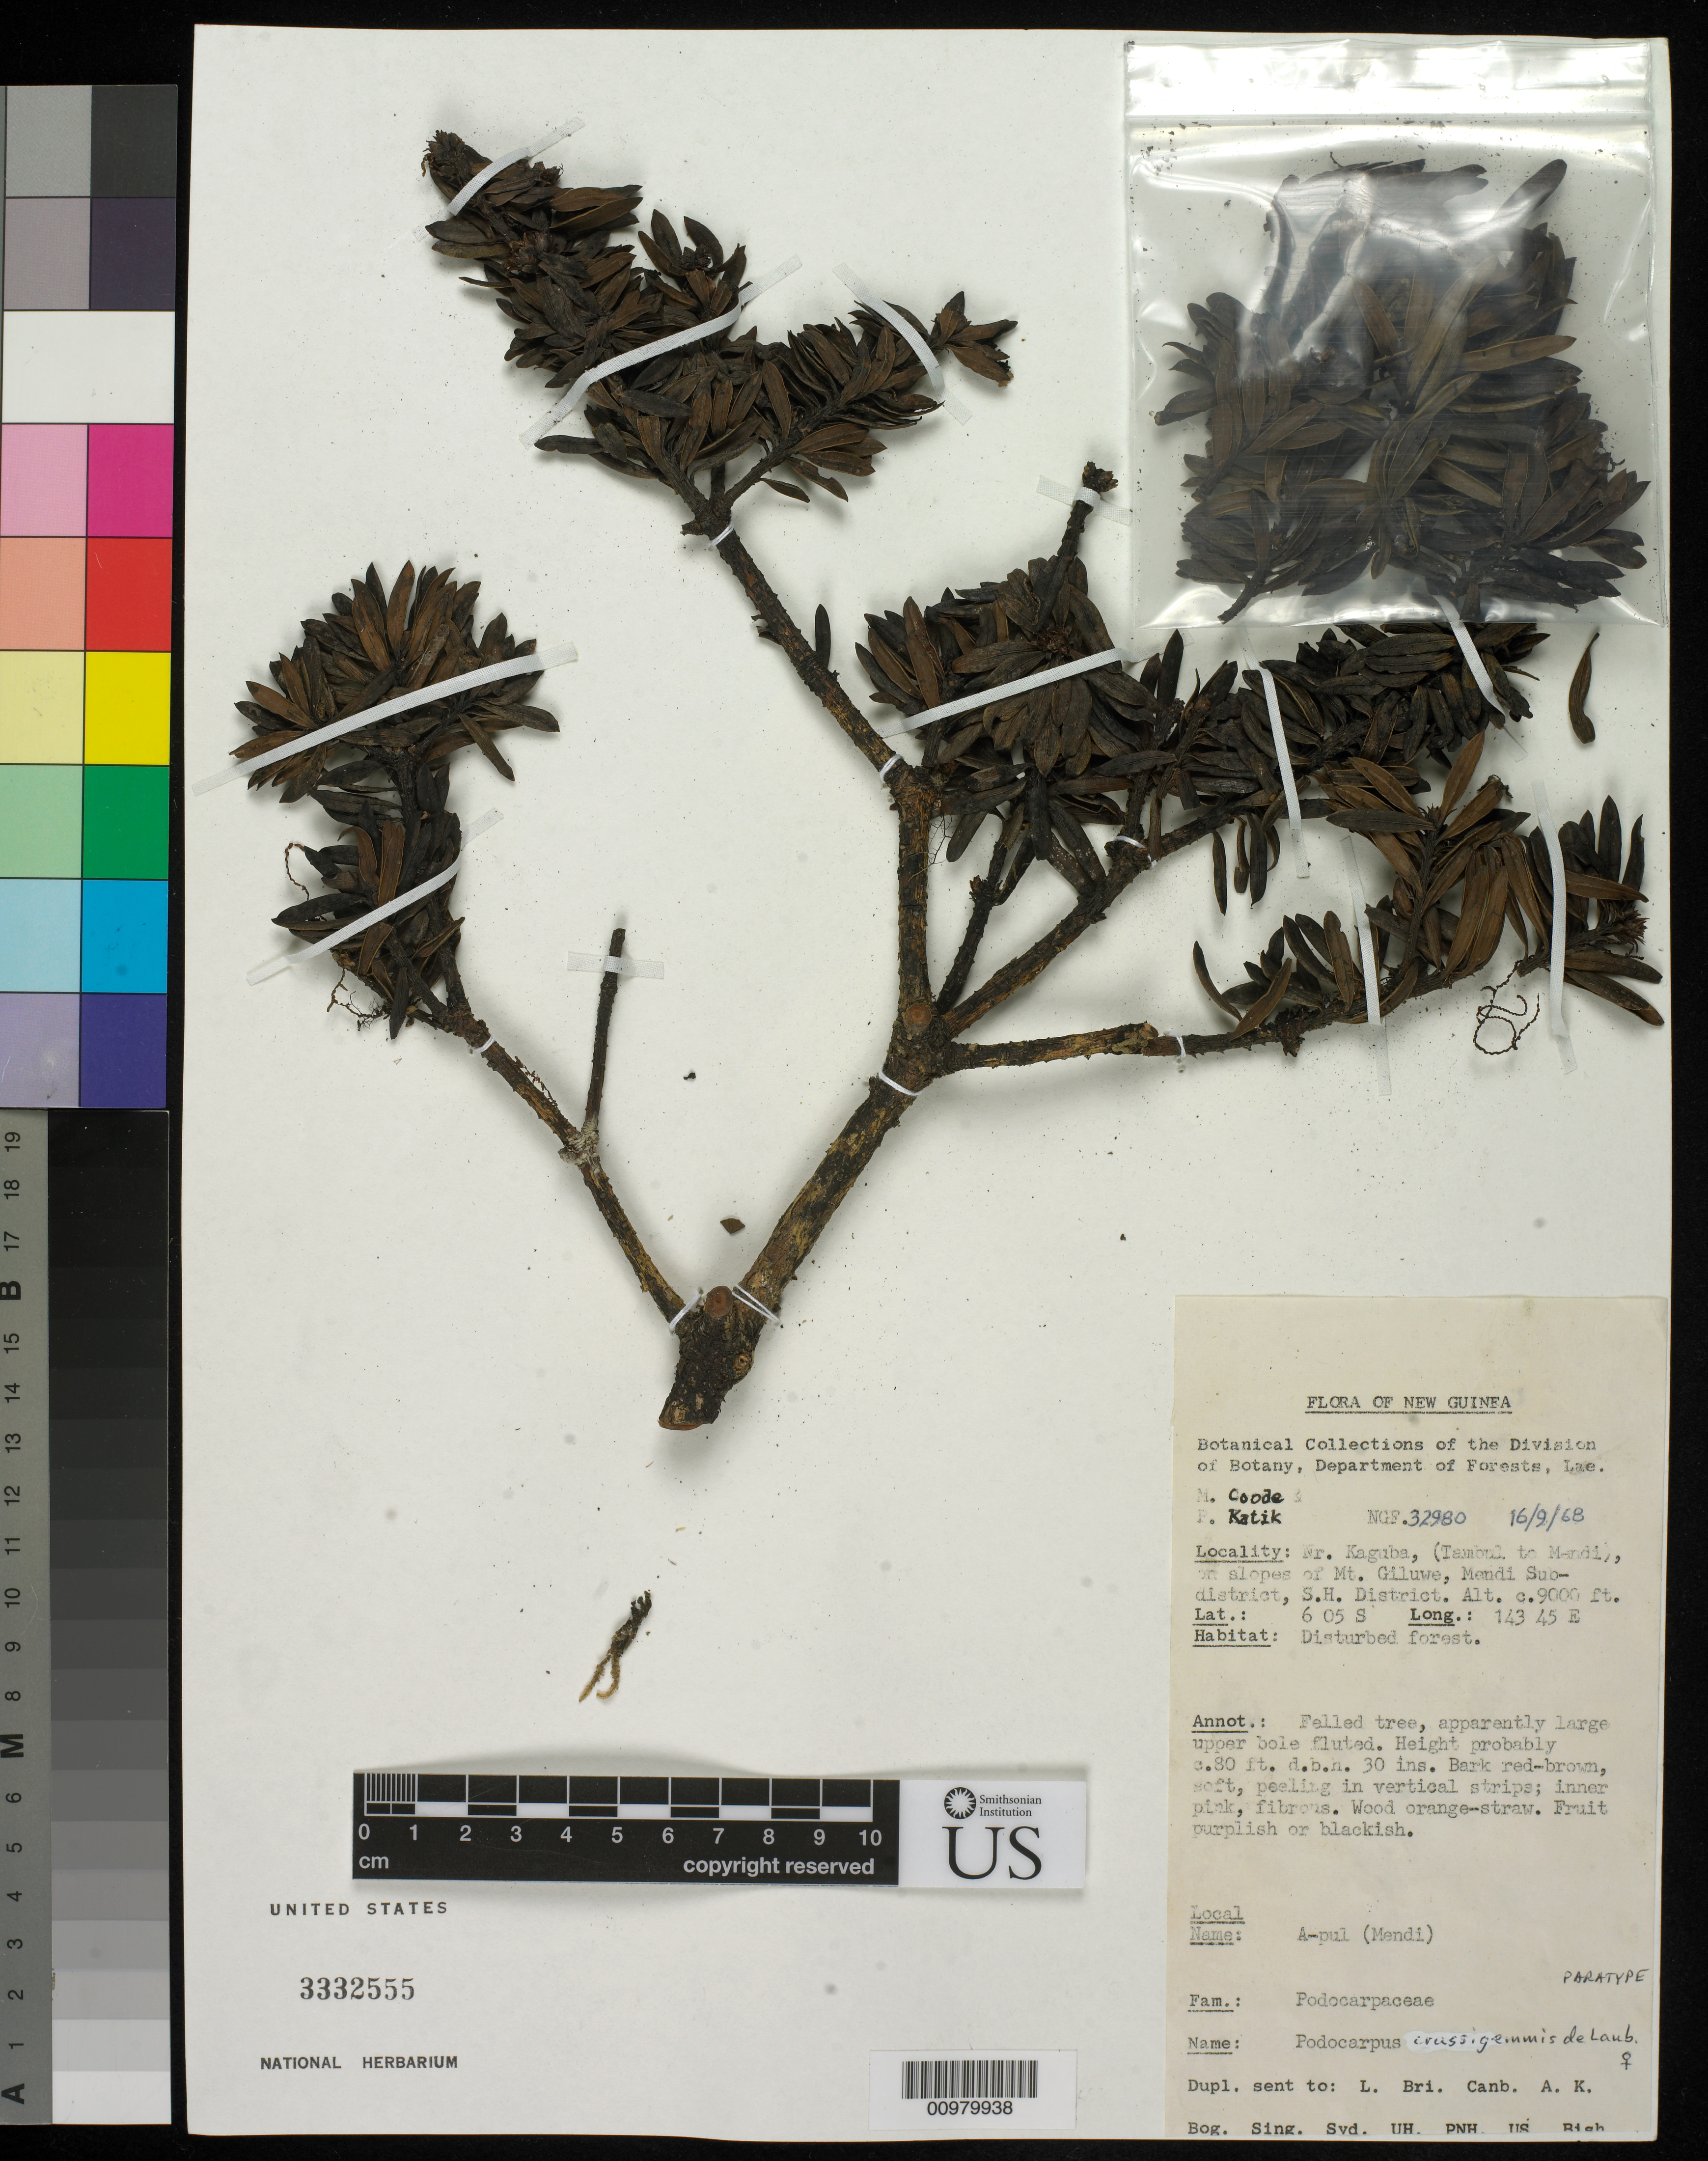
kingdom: Plantae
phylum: Tracheophyta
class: Pinopsida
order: Pinales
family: Podocarpaceae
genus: Podocarpus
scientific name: Podocarpus crassigemmis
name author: de Laub.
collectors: M. J. E. Coode & P. Katik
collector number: NGF 32980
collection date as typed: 16 Sep 1968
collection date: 1968-09-16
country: Papua New Guinea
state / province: Southern Highlands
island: New Guinea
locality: Mendi Subdistrict, Near Kaguba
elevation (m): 2743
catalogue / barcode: US 3332555